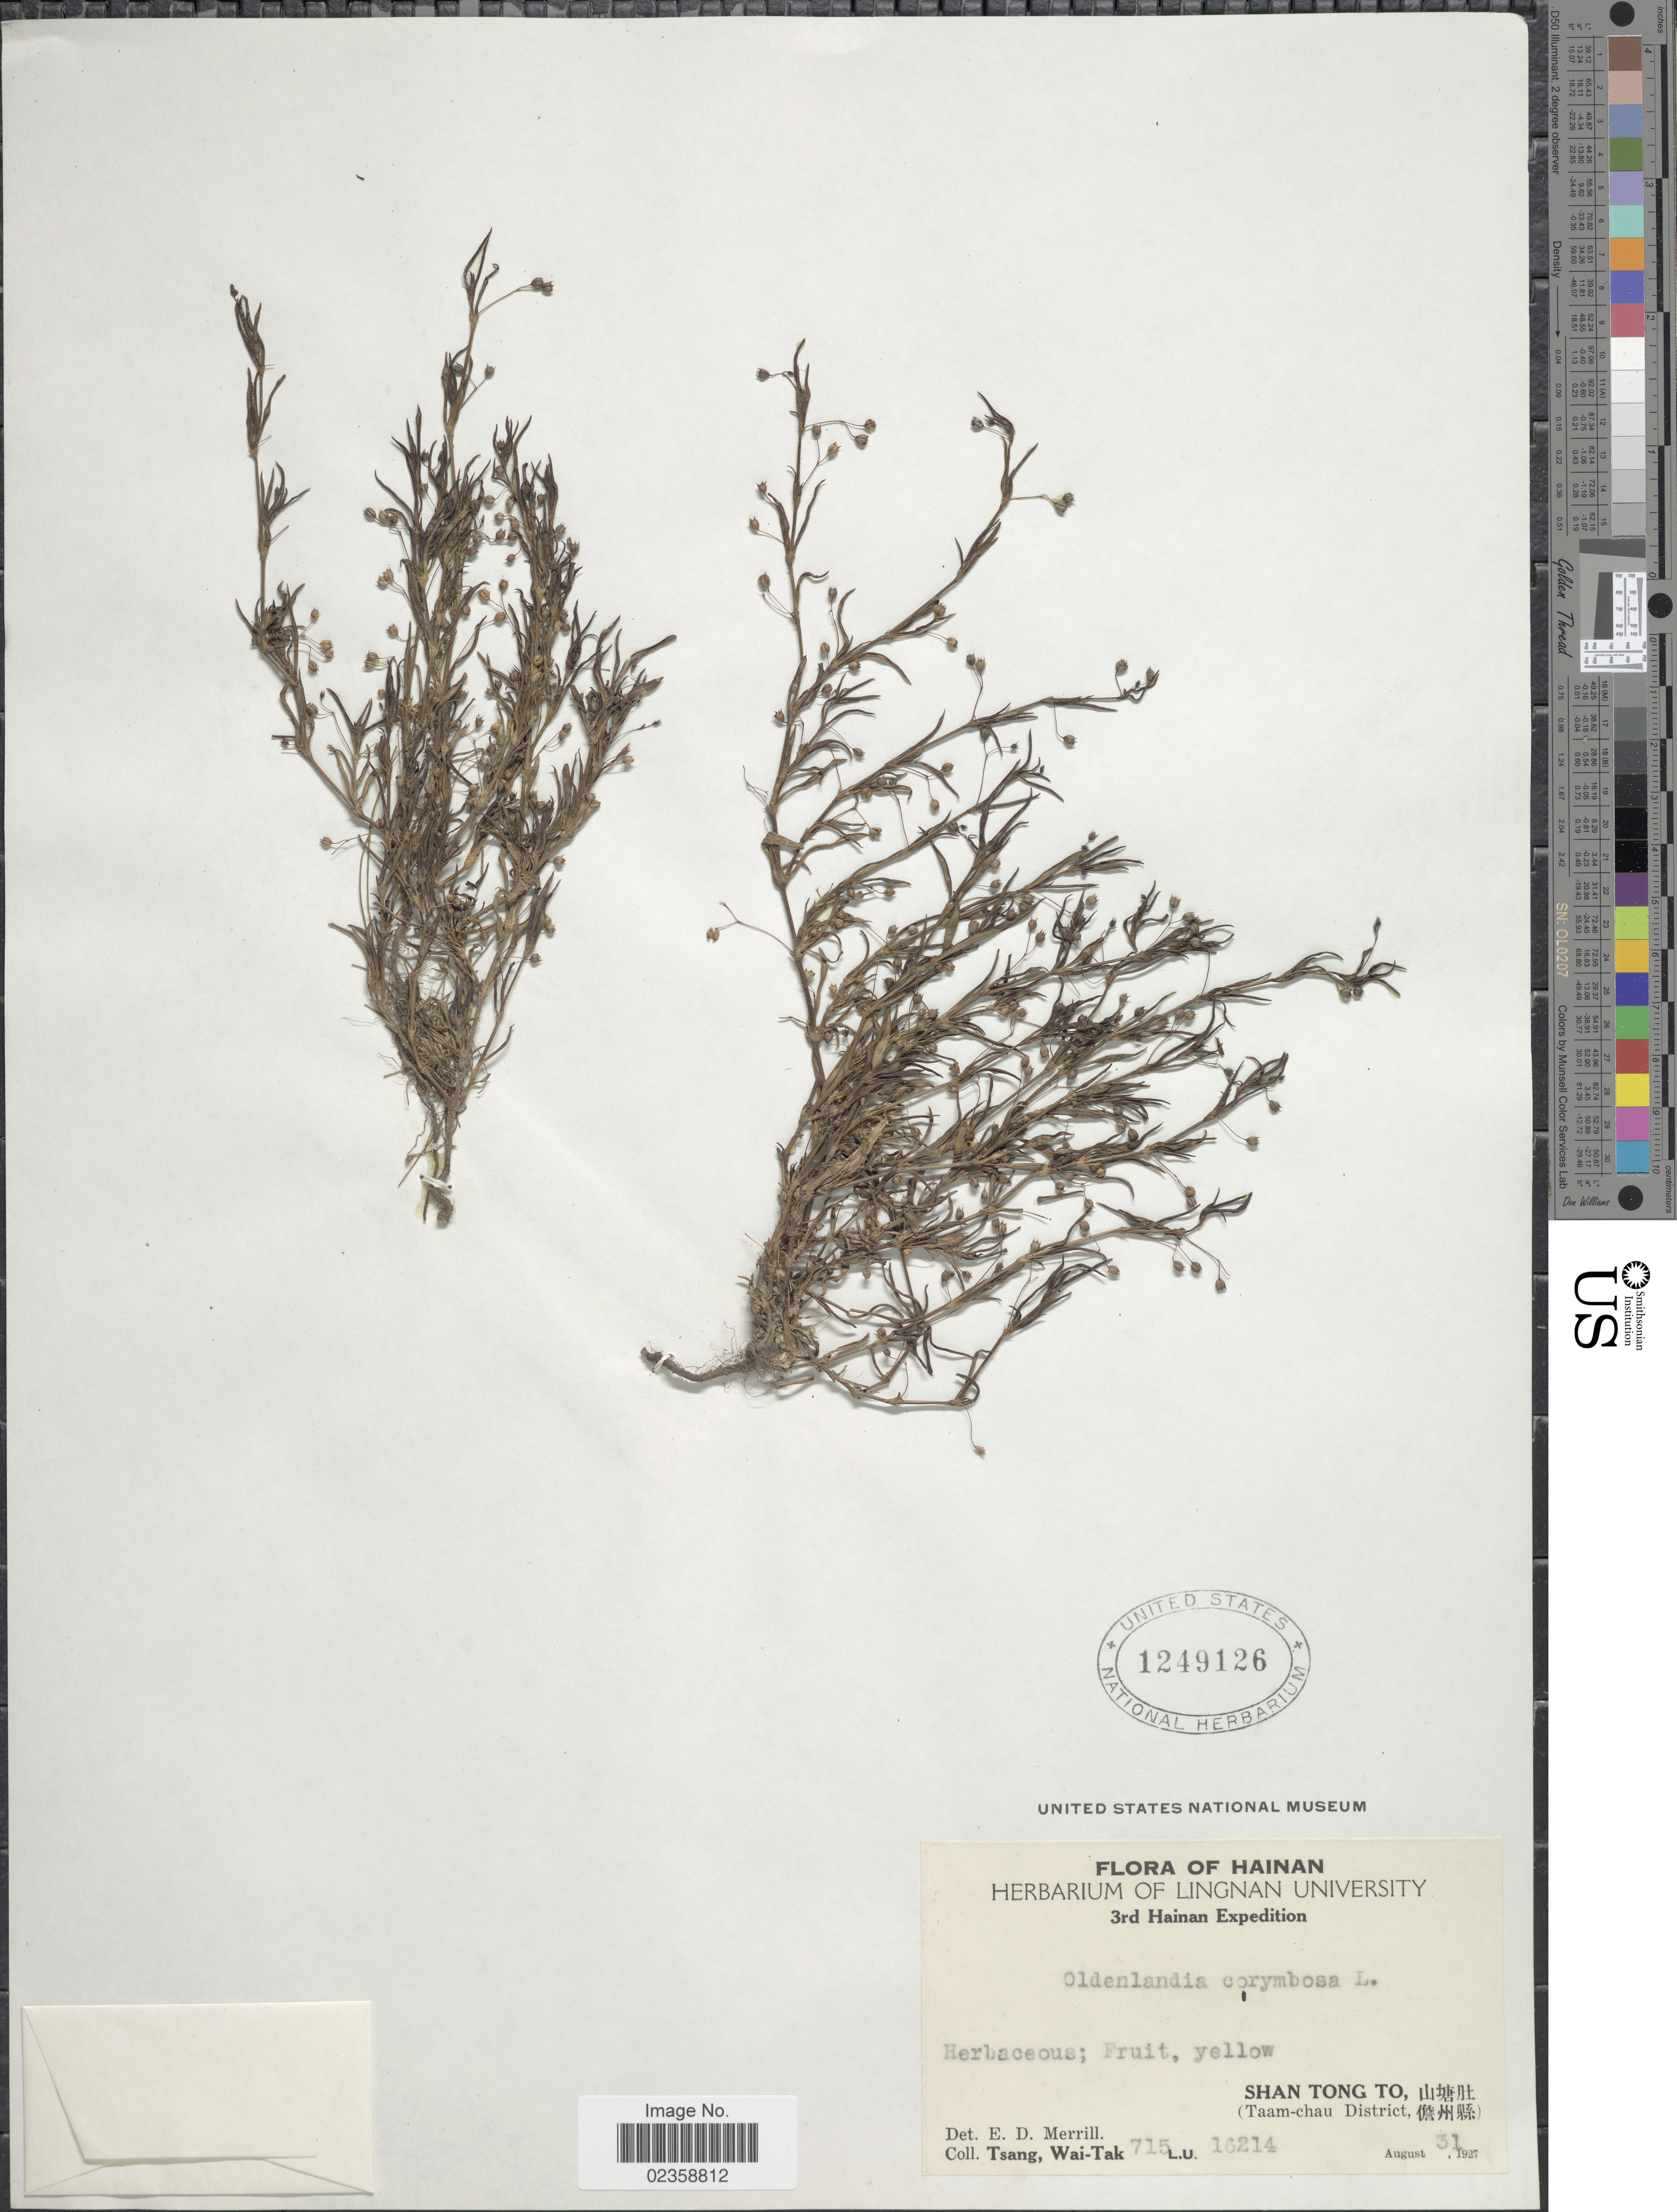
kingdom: Plantae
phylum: Tracheophyta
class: Magnoliopsida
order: Gentianales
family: Rubiaceae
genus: Oldenlandia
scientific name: Oldenlandia corymbosa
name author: L.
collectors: W. T. Tsang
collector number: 715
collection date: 1927-08-31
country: China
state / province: Hainan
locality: Shan Tong To, (Taam-chau District)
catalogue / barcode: US 1249126